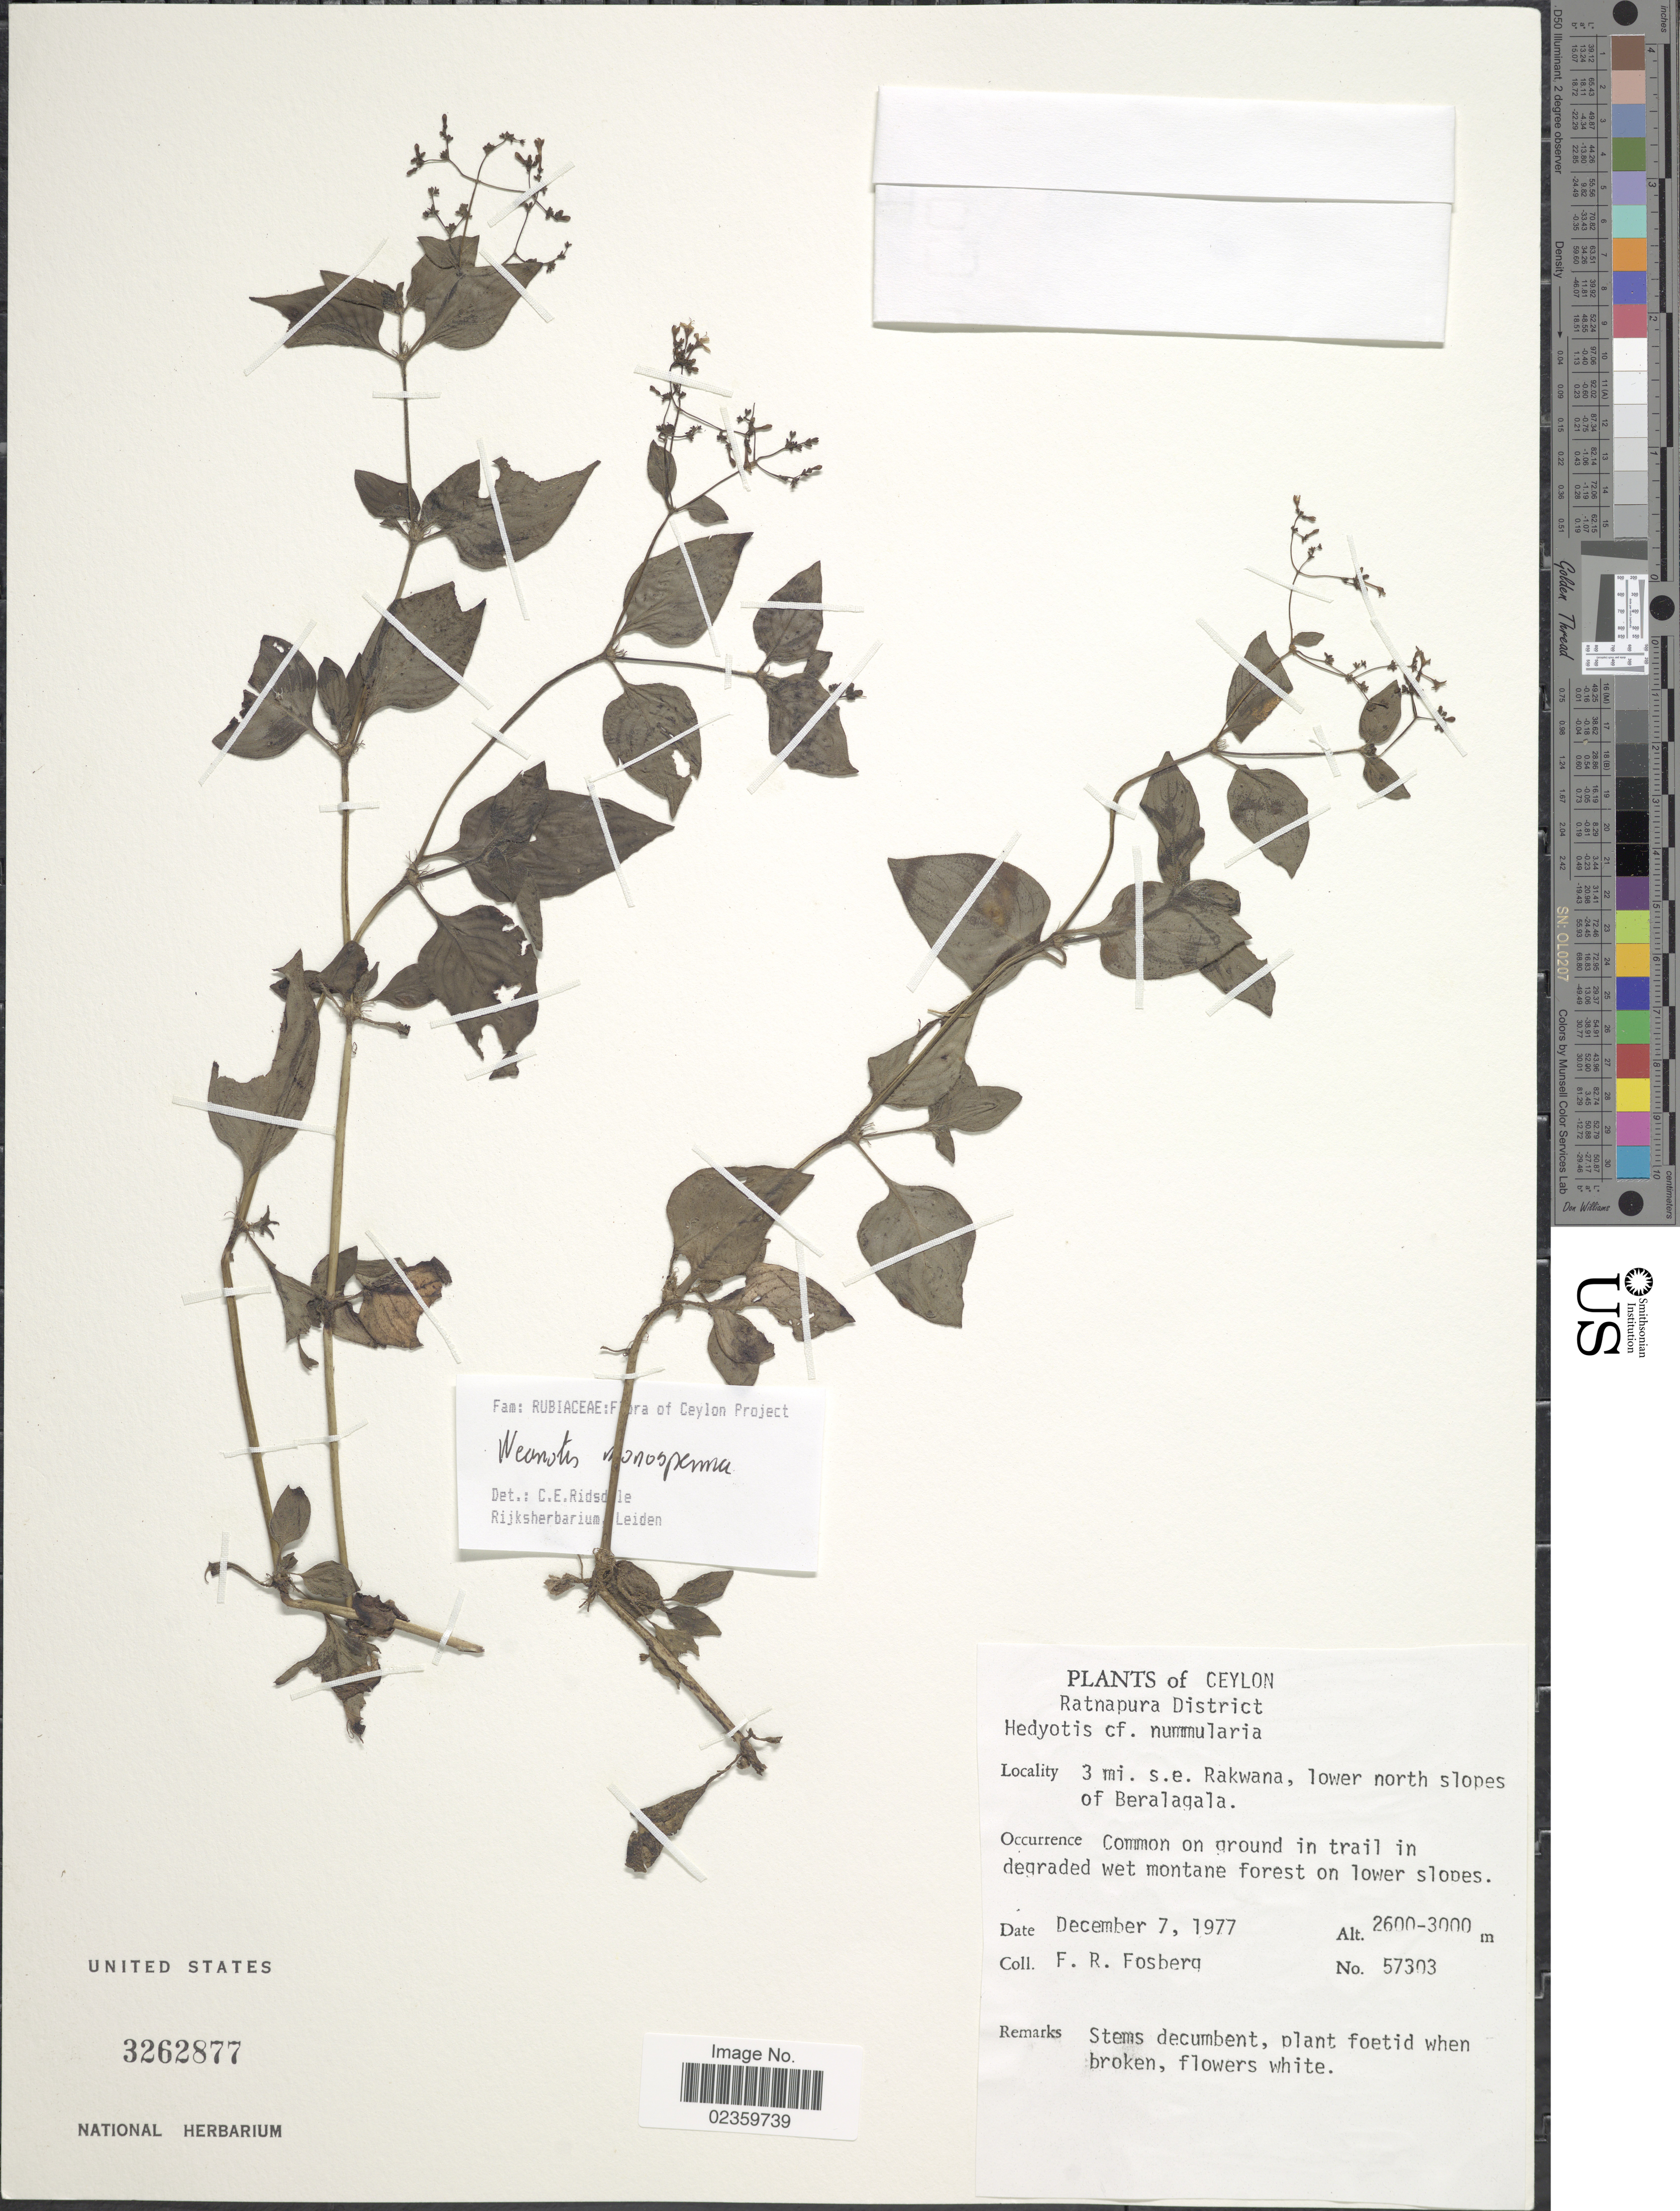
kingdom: Plantae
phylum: Tracheophyta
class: Magnoliopsida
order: Gentianales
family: Rubiaceae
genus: Neanotis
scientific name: Neanotis monosperma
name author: (Wight & Arn.) W.H. Lewis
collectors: F. R. Fosberg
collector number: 57303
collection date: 1977-12-07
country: Sri Lanka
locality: Ceylon, Ratnapura District, 2 mi. s.e. Rakwana, lower north slopes of Beralagala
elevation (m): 2600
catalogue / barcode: US 3262877